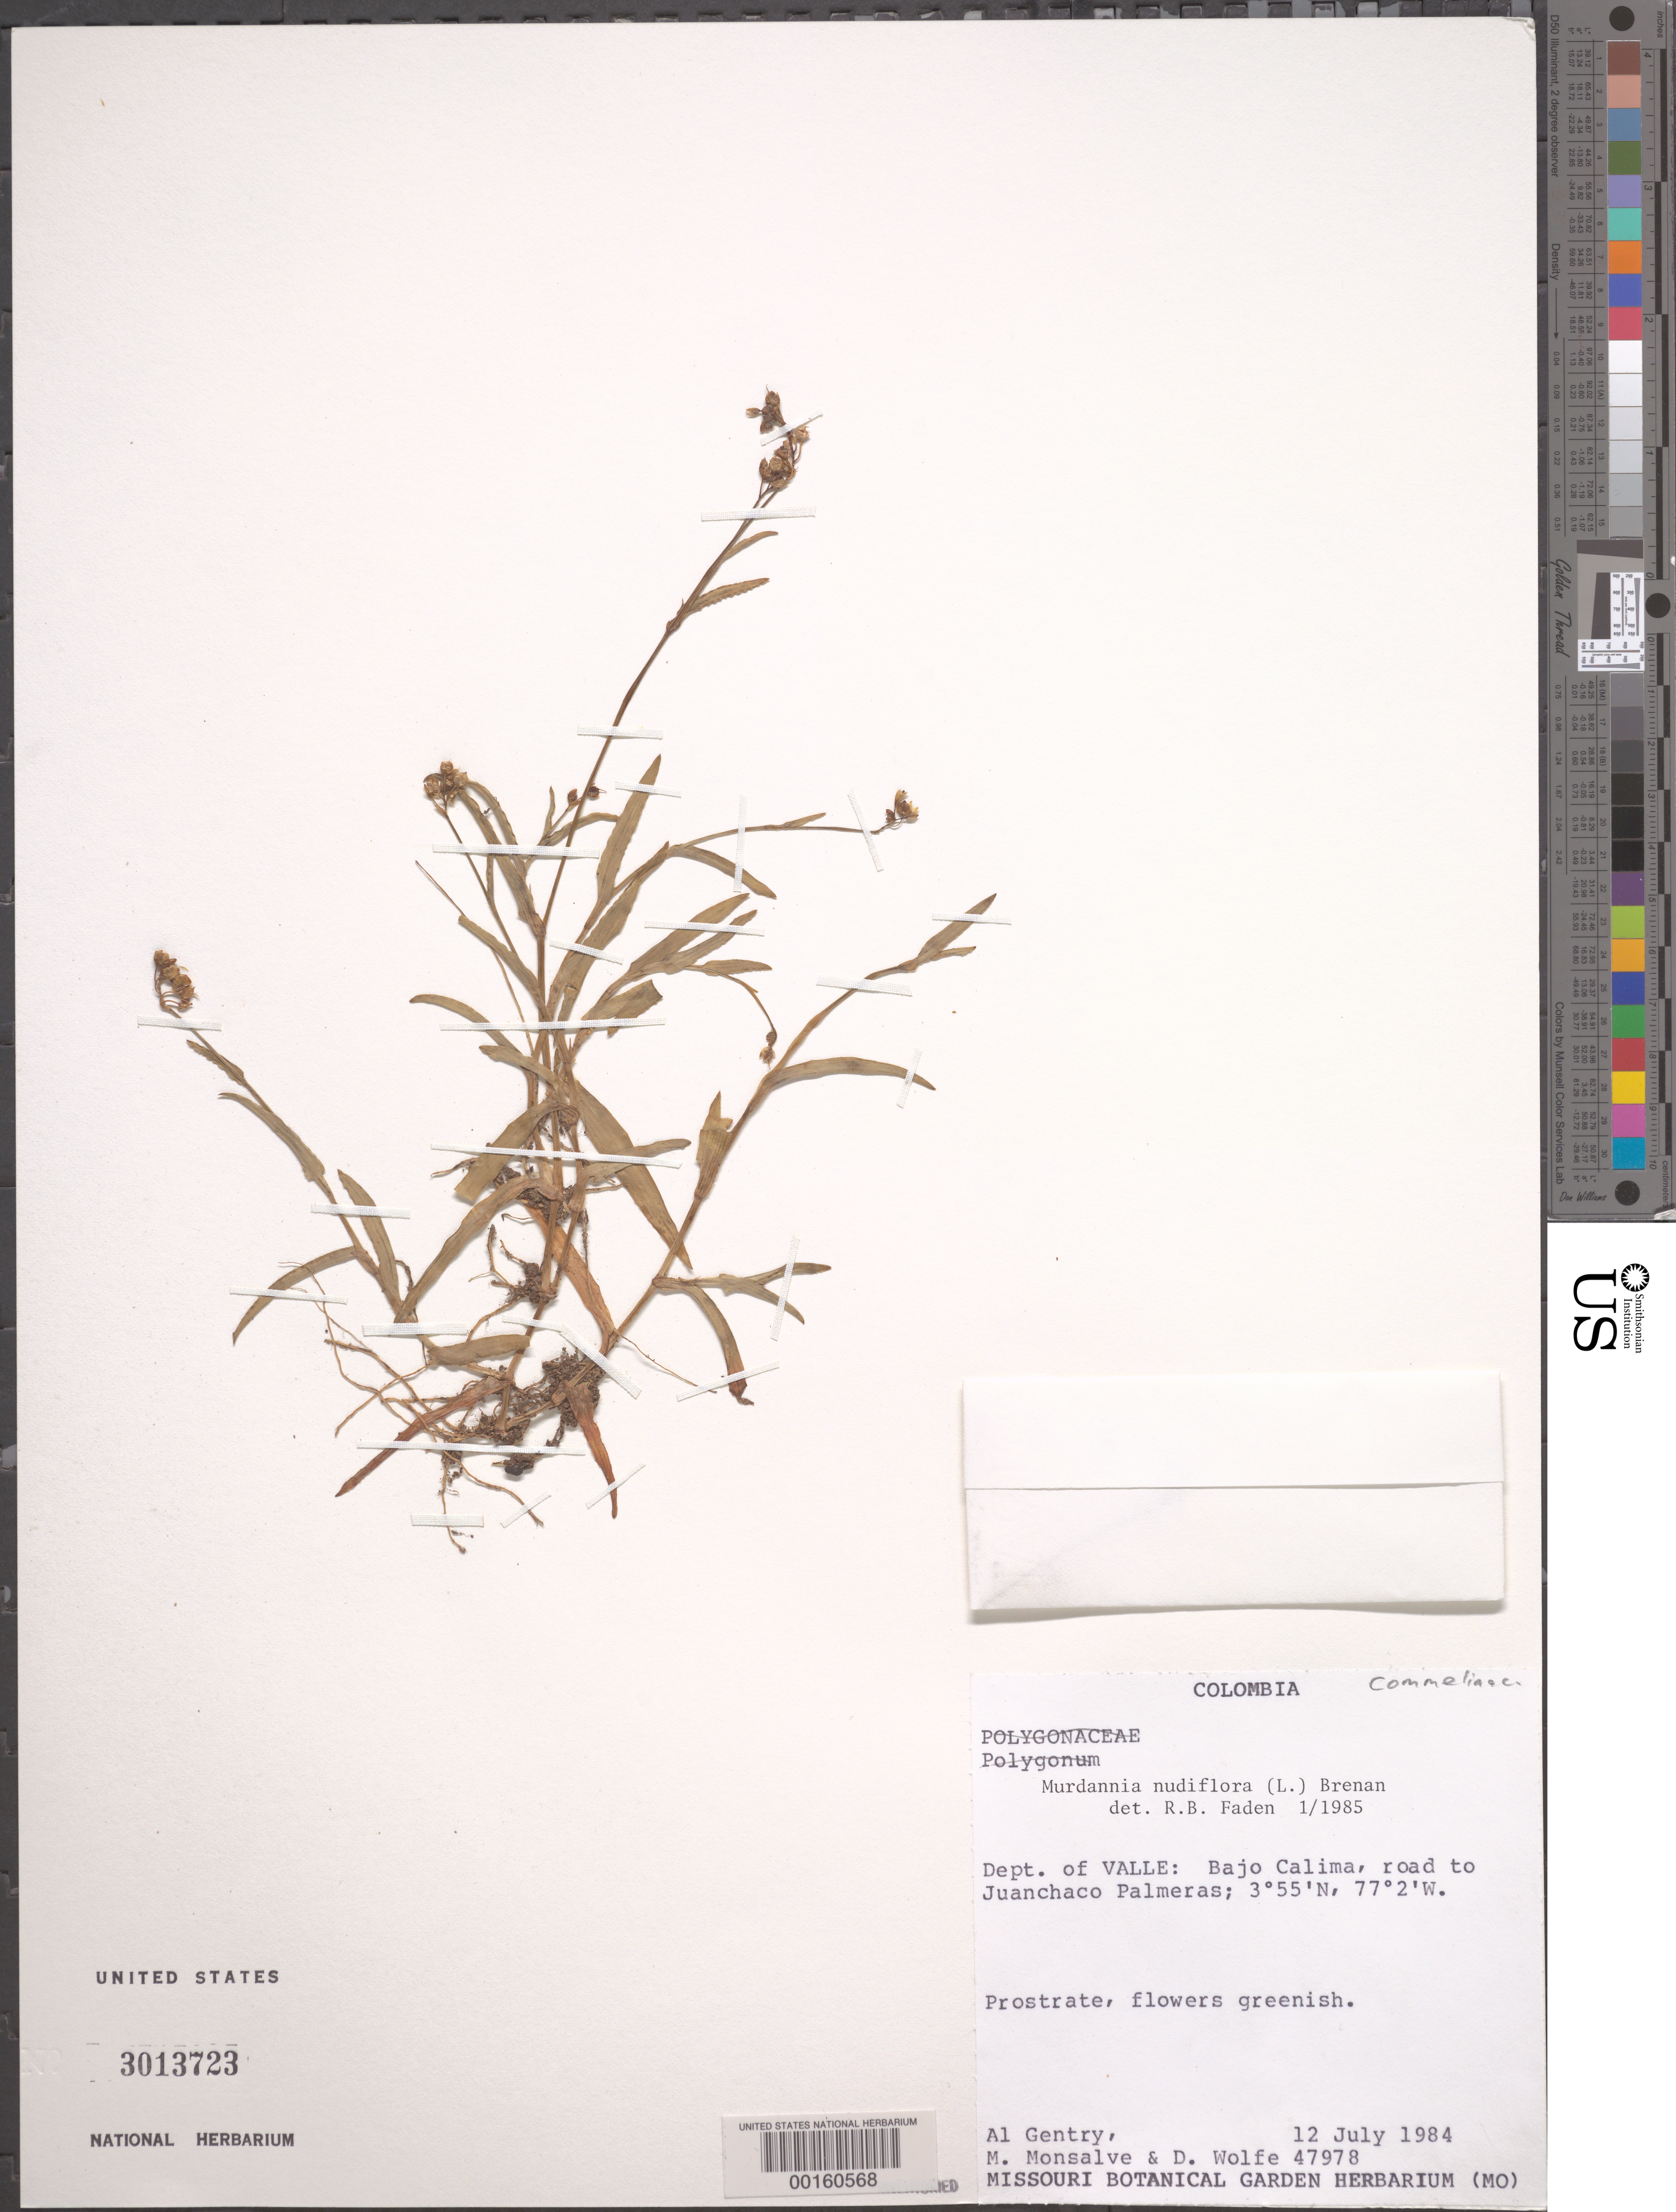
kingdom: Plantae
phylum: Tracheophyta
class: Liliopsida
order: Commelinales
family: Commelinaceae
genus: Murdannia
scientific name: Murdannia nudiflora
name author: (L.) Brenan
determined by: Faden, Robert B., (US), Smithsonian Institution - National Museum of Natural History (UNITED STATES)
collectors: A. H. Gentry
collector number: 47978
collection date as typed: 12 Jul 1984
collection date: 1984-07-12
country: Colombia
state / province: Valle del Cauca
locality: Bajo Calima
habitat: Roadside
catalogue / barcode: US 3013723